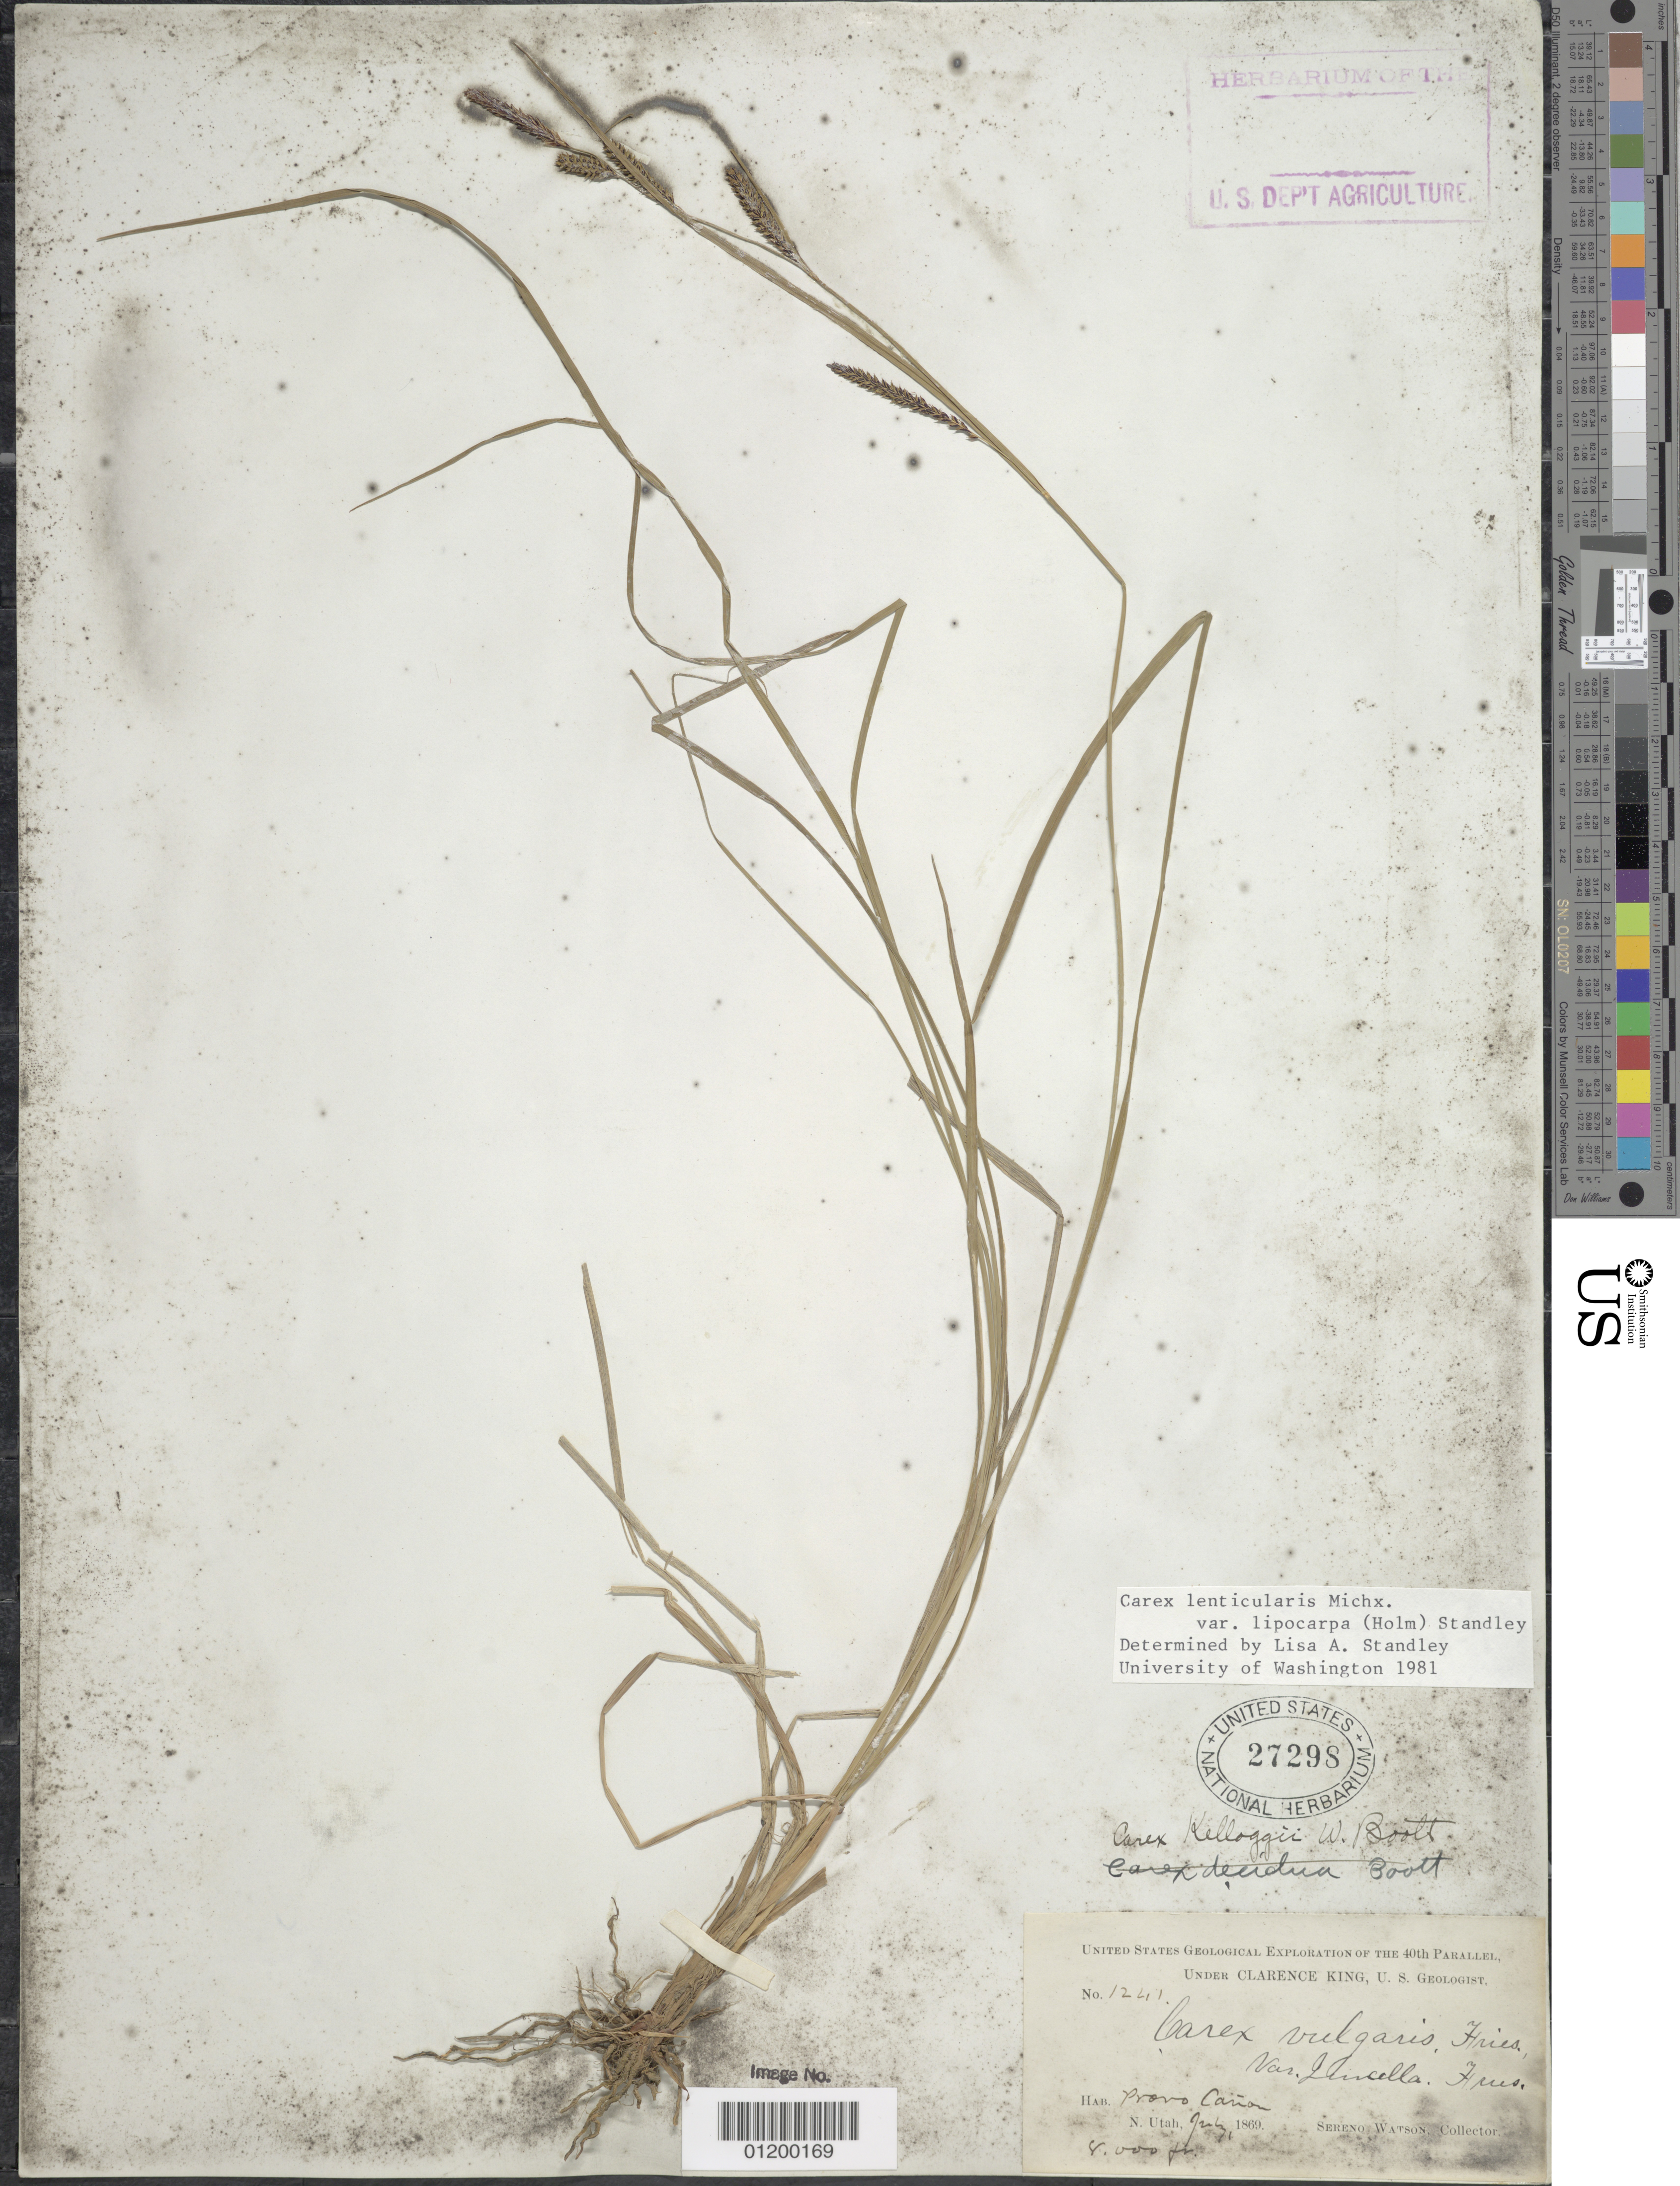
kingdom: Plantae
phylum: Tracheophyta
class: Liliopsida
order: Poales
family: Cyperaceae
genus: Carex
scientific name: Carex kelloggii var. kelloggii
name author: W. Boott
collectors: S. Watson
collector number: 1241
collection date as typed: Jul 1869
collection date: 1869-07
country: United States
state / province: Utah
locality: Provo Canyon, N. Utah.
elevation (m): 2438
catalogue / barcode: US 27298